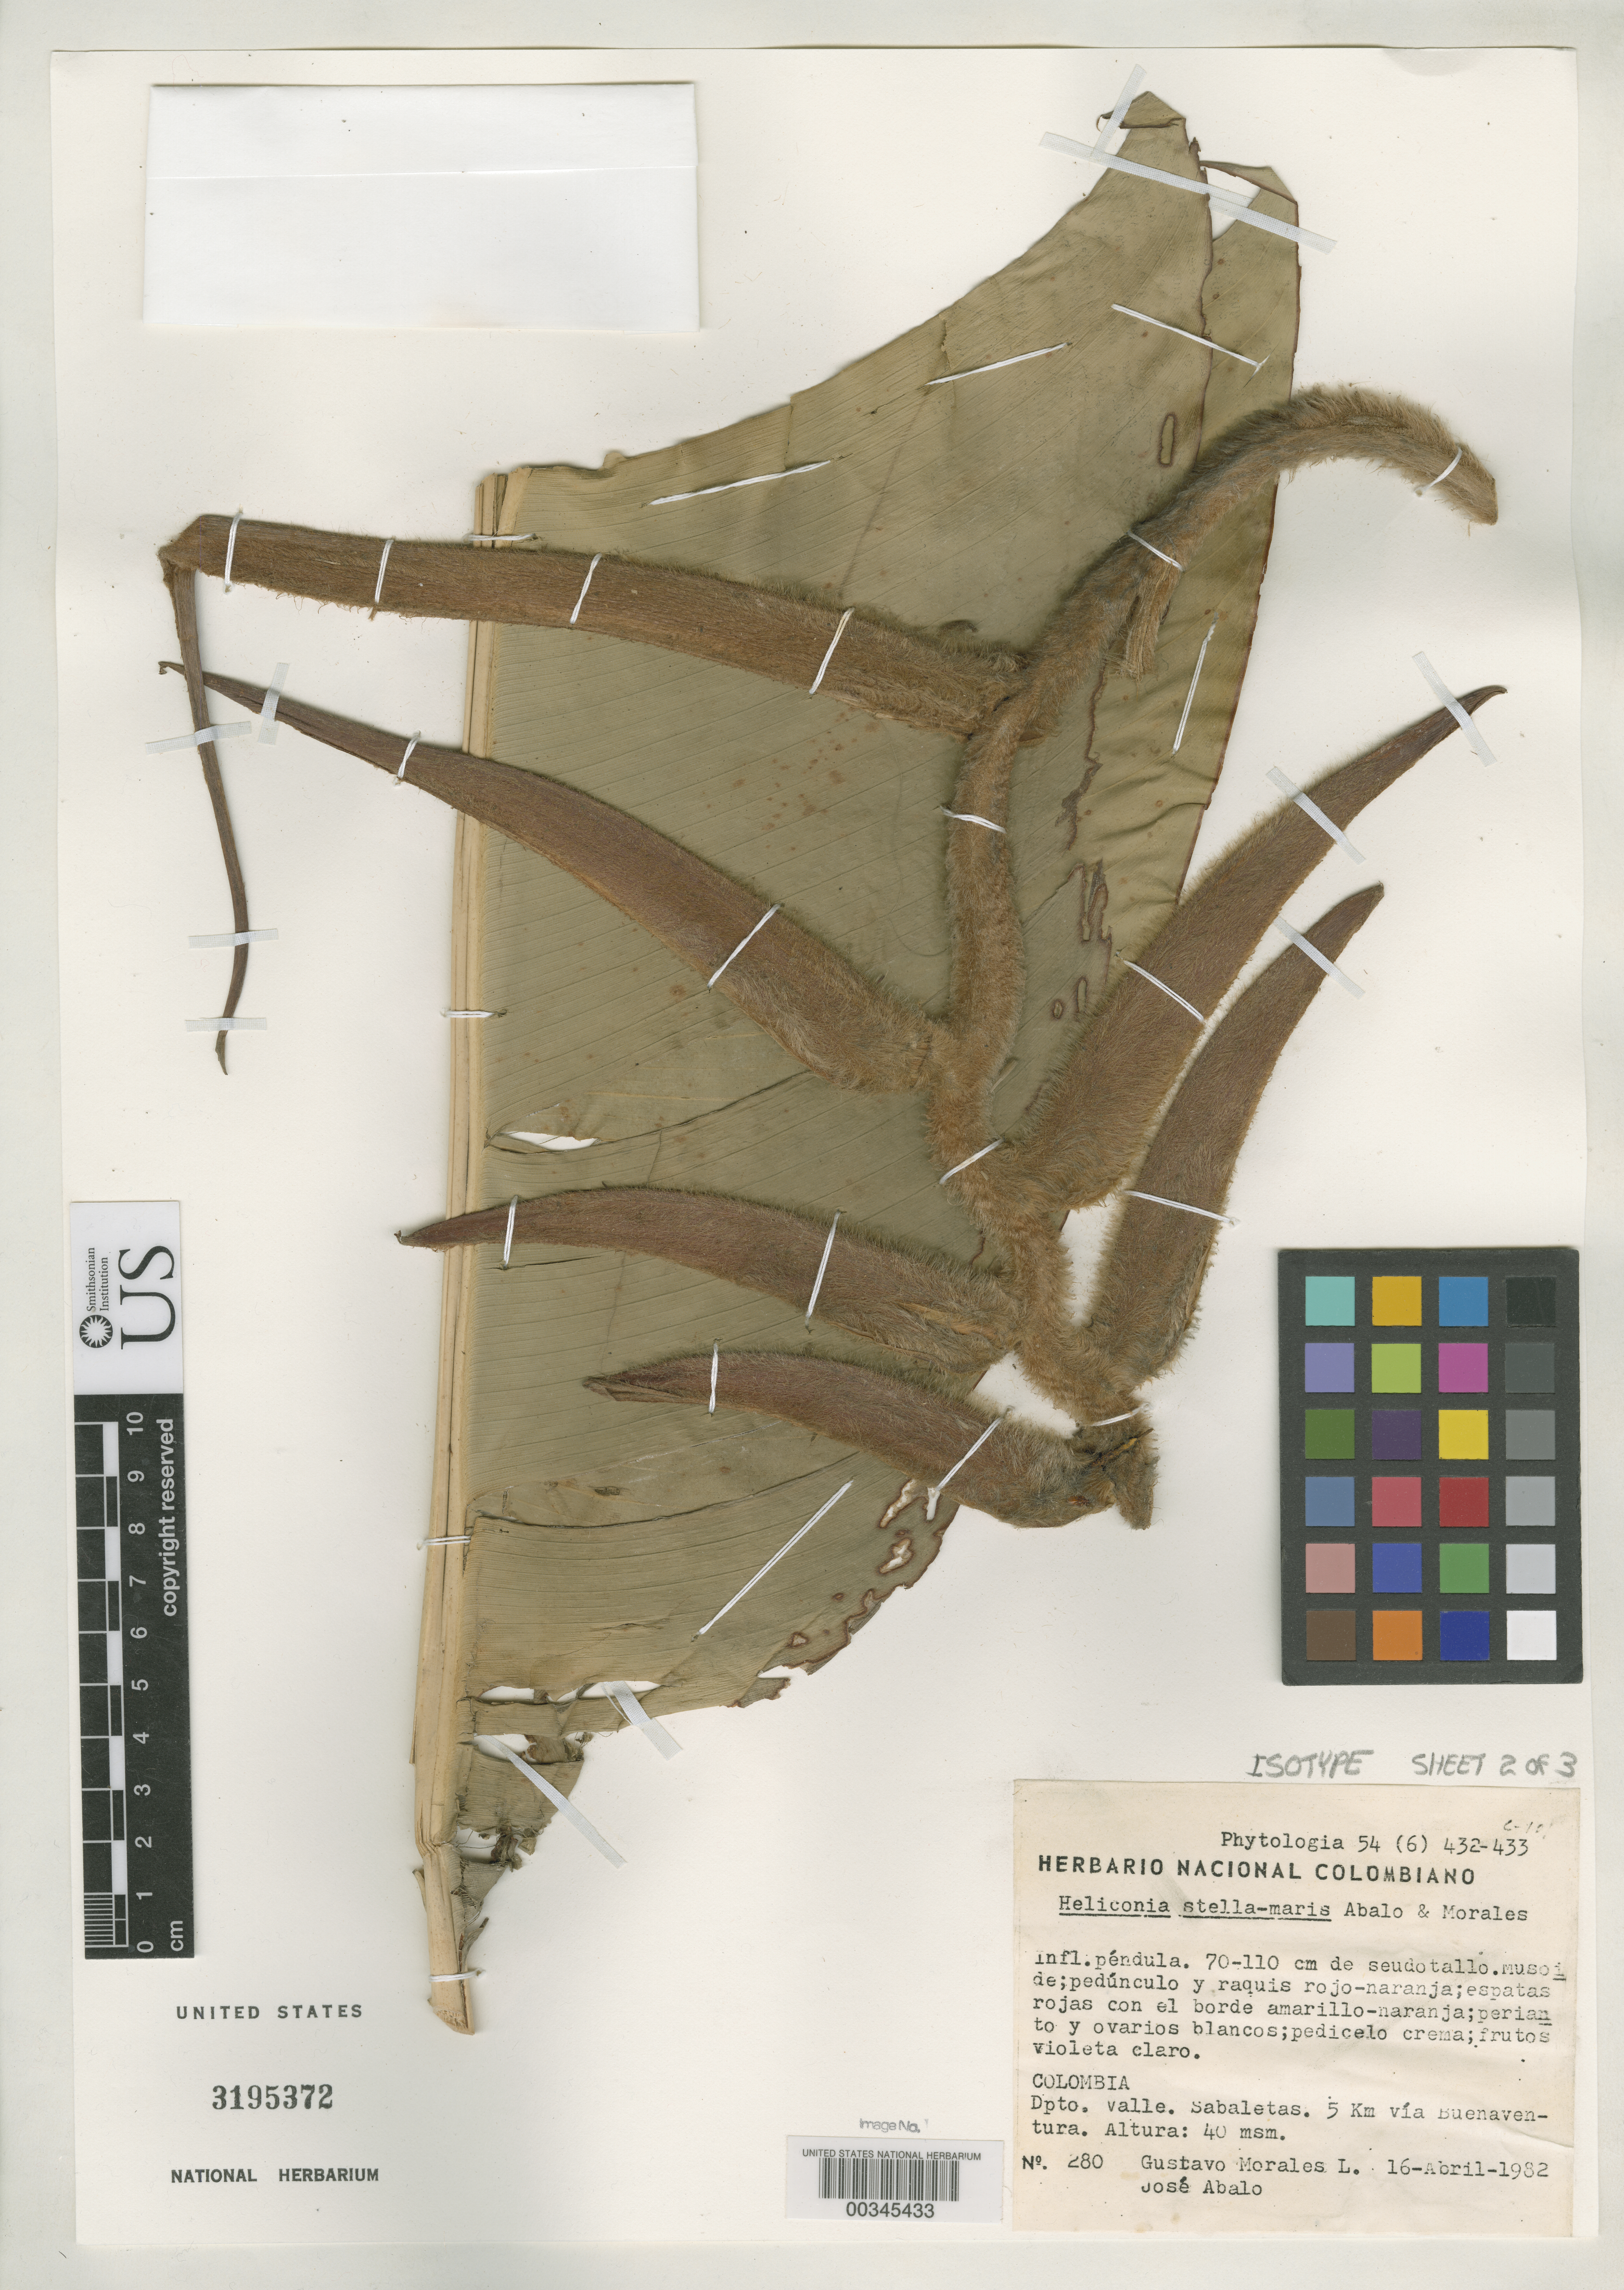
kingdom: Plantae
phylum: Tracheophyta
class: Liliopsida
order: Zingiberales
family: Heliconiaceae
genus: Heliconia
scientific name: Heliconia stella-maris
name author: Abalo & G. Morales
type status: Isotype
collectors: G. Morales L. & J. E. Abalo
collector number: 280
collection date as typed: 16 Apr 1982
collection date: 1982-04-16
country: Colombia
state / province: Valle del Cauca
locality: Sabaletas, 5 km via Buena Ventura.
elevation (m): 40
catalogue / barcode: US 3195372